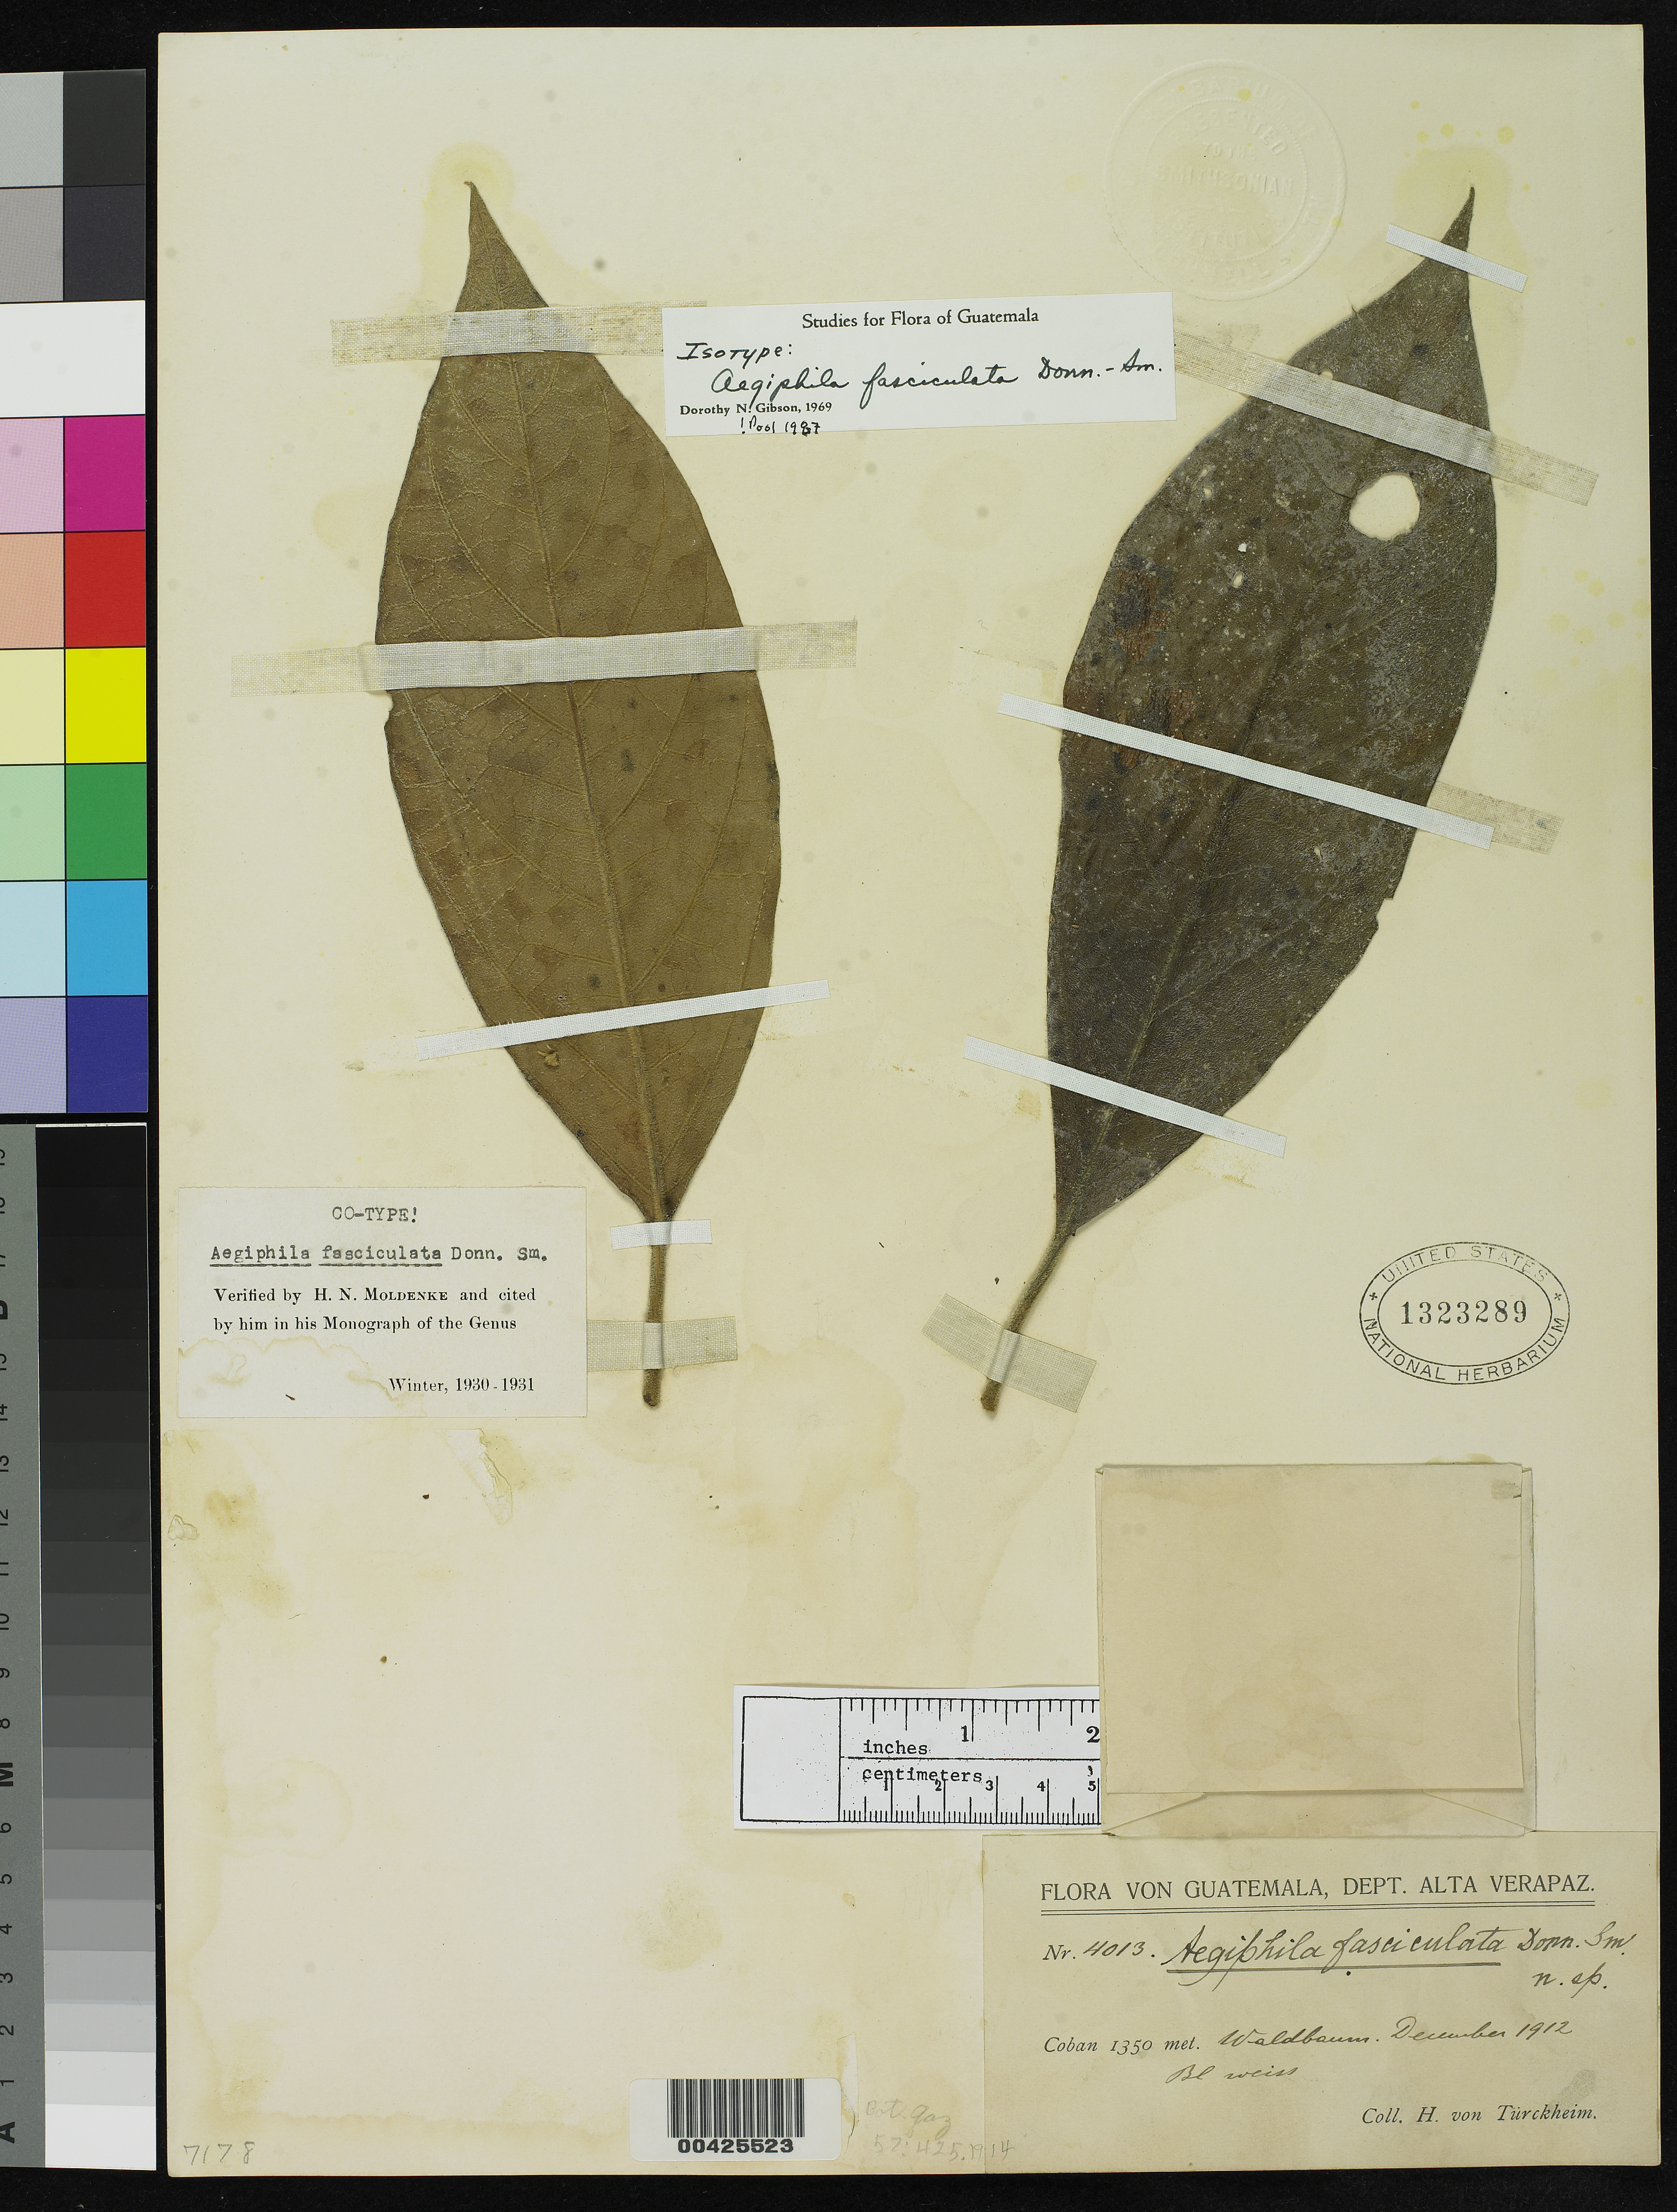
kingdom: Plantae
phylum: Tracheophyta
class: Magnoliopsida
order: Lamiales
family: Lamiaceae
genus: Aegiphila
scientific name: Aegiphila fasciculata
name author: Donn. Sm.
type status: Isotype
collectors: H. von Türckheim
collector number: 4013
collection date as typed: Dec 1912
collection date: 1912-12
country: Guatemala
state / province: Alta Verapaz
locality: Cobán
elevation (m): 1350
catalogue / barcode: US 1323289